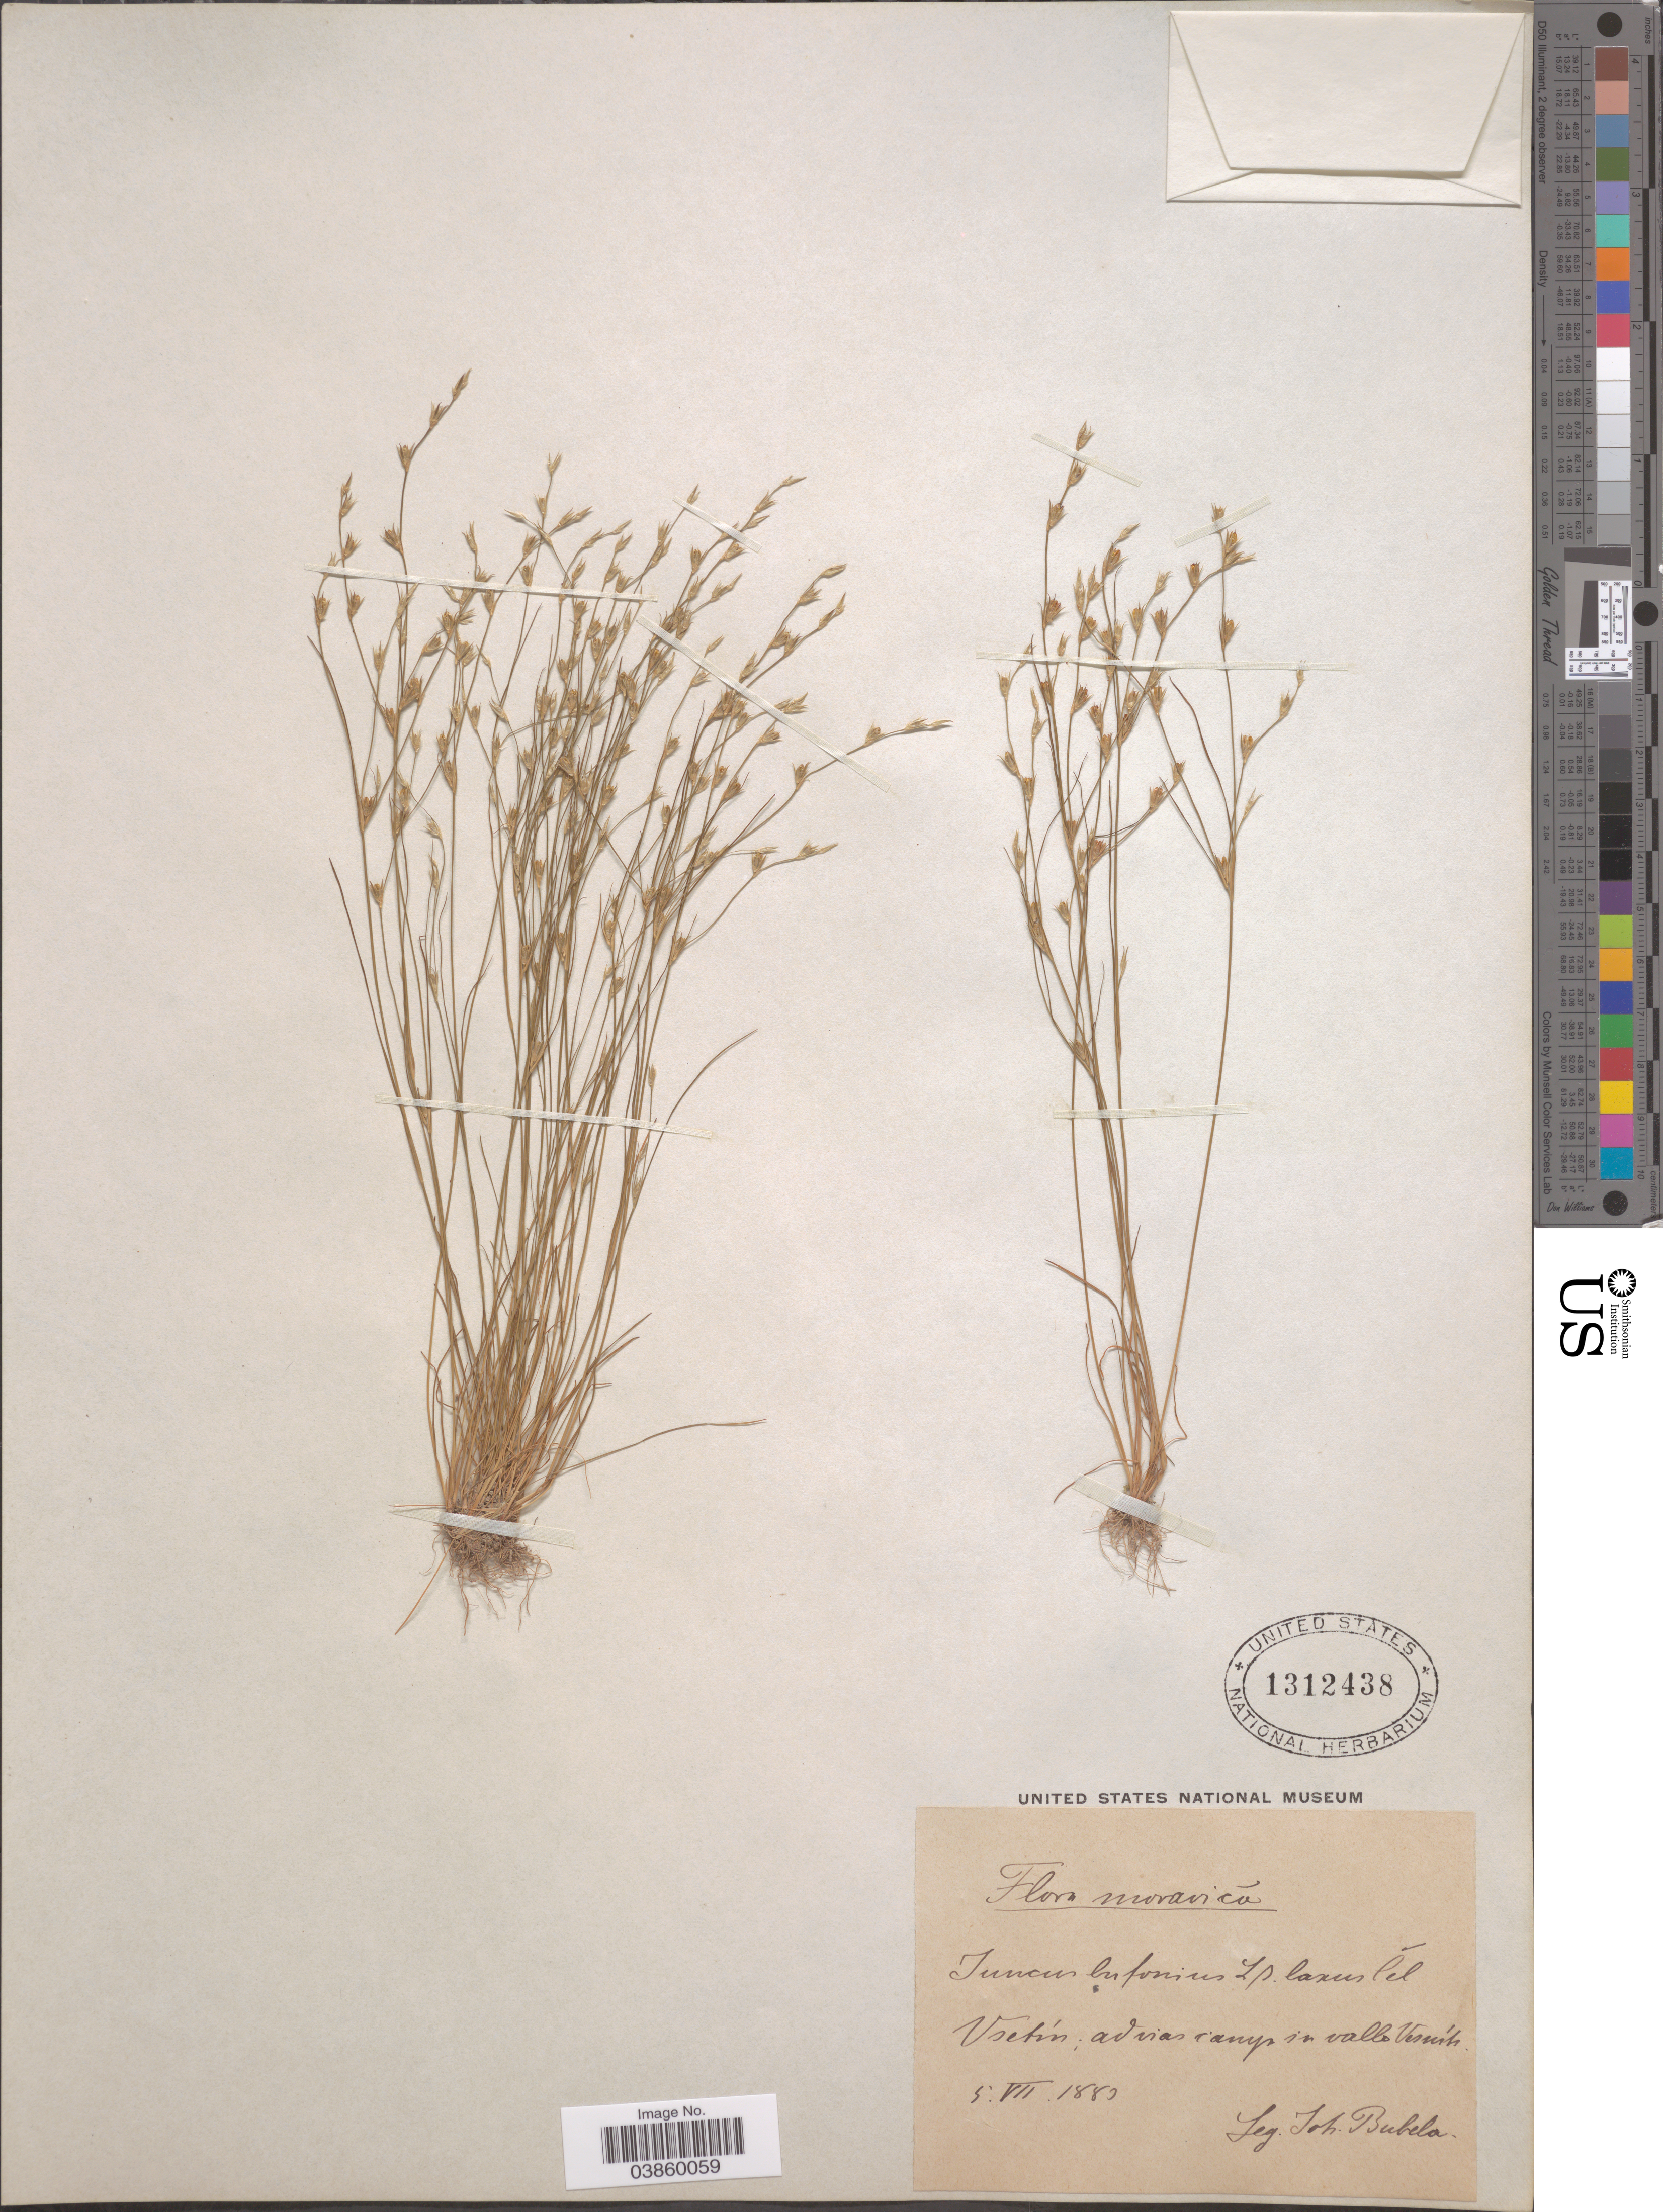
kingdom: Plantae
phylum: Tracheophyta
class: Liliopsida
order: Poales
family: Juncaceae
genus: Juncus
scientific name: Juncus bufonius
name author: L.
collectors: J. Bubela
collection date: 1880-07-05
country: Czechia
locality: Moravicá. Vsetín; advias ramp in valle Vesuíts. [interpreted]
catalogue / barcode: US 1312438